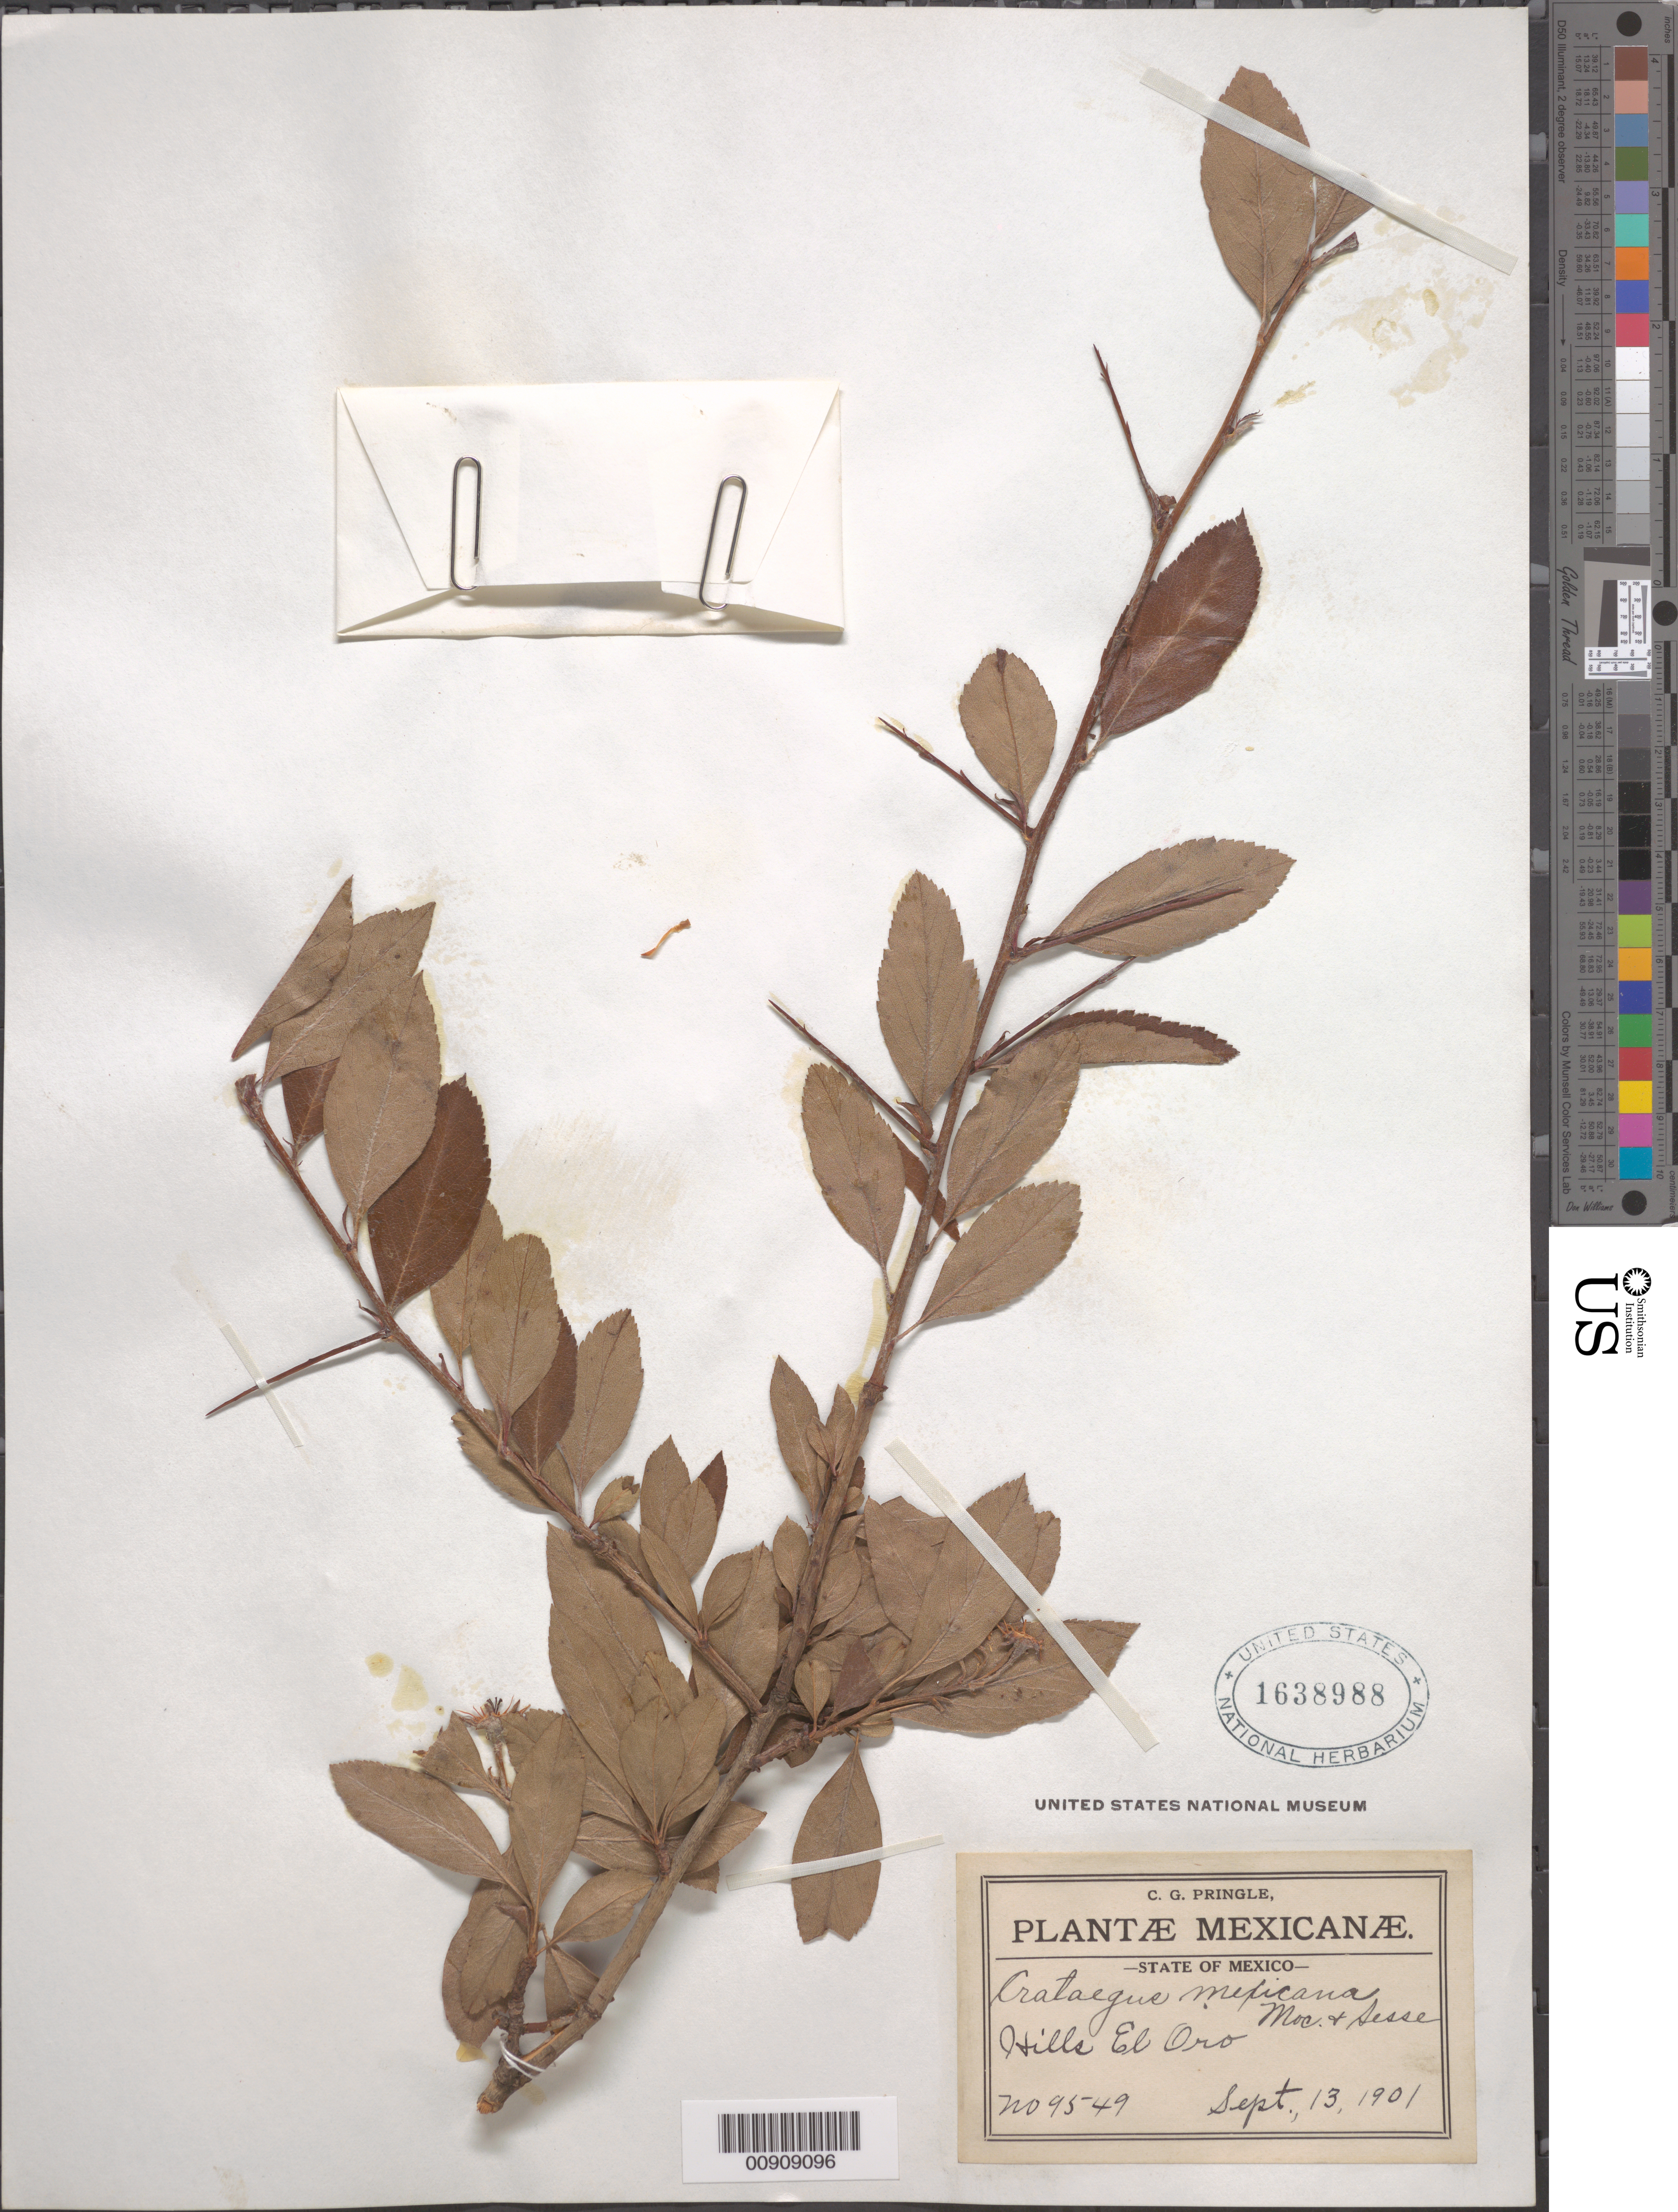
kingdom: Plantae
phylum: Tracheophyta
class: Magnoliopsida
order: Rosales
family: Rosaceae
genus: Crataegus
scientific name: Crataegus mexicana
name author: Moc. & Sessé ex DC.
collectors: C. G. Pringle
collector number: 9549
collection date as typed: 13 Sep 1901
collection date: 1901-09-13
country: Mexico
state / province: México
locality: El Oro, State of Mexico.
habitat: Hills.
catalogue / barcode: US 1638988